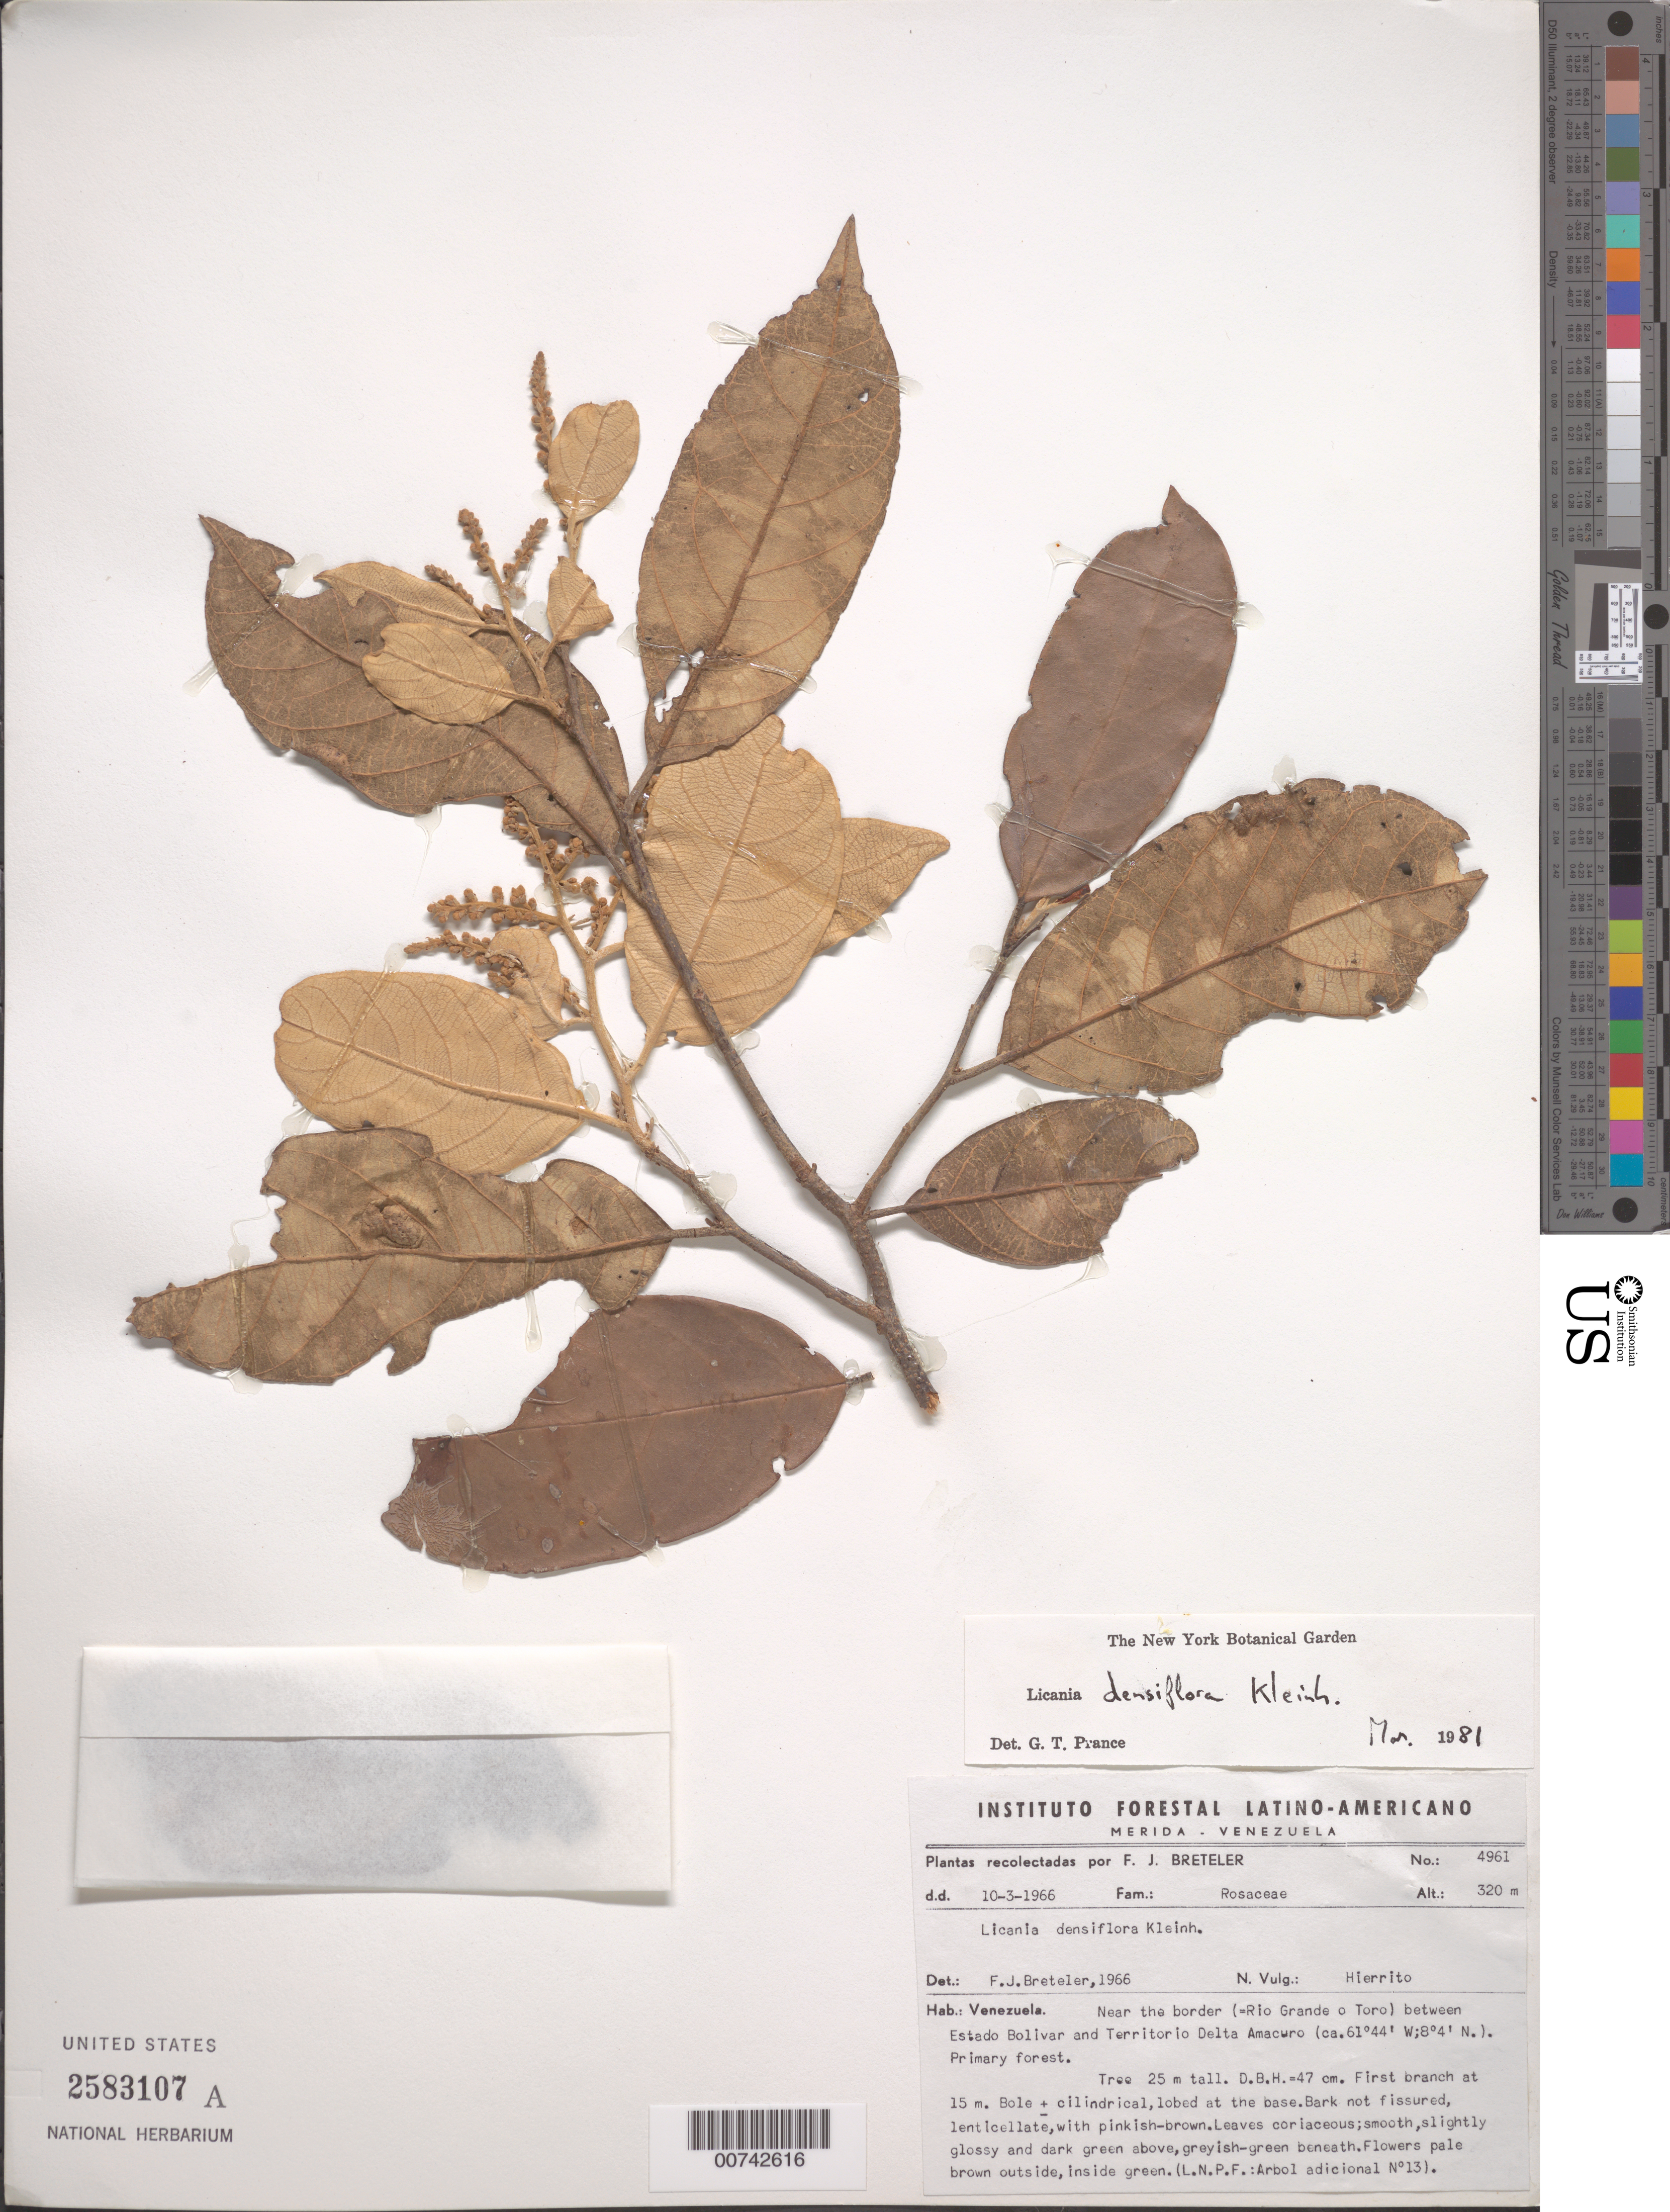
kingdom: Plantae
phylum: Tracheophyta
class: Magnoliopsida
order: Malpighiales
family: Chrysobalanaceae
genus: Licania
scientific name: Licania densiflora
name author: Kleinh.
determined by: Prance, G. T.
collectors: F. J. Breteler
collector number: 4961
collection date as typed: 10-Mar-66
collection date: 1966-03-10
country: Venezuela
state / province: Bolívar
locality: Río Grande o Toro, near border between Estado Bolívar and Territorío Delta Amacuro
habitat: Primary forest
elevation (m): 320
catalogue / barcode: US 2583107A